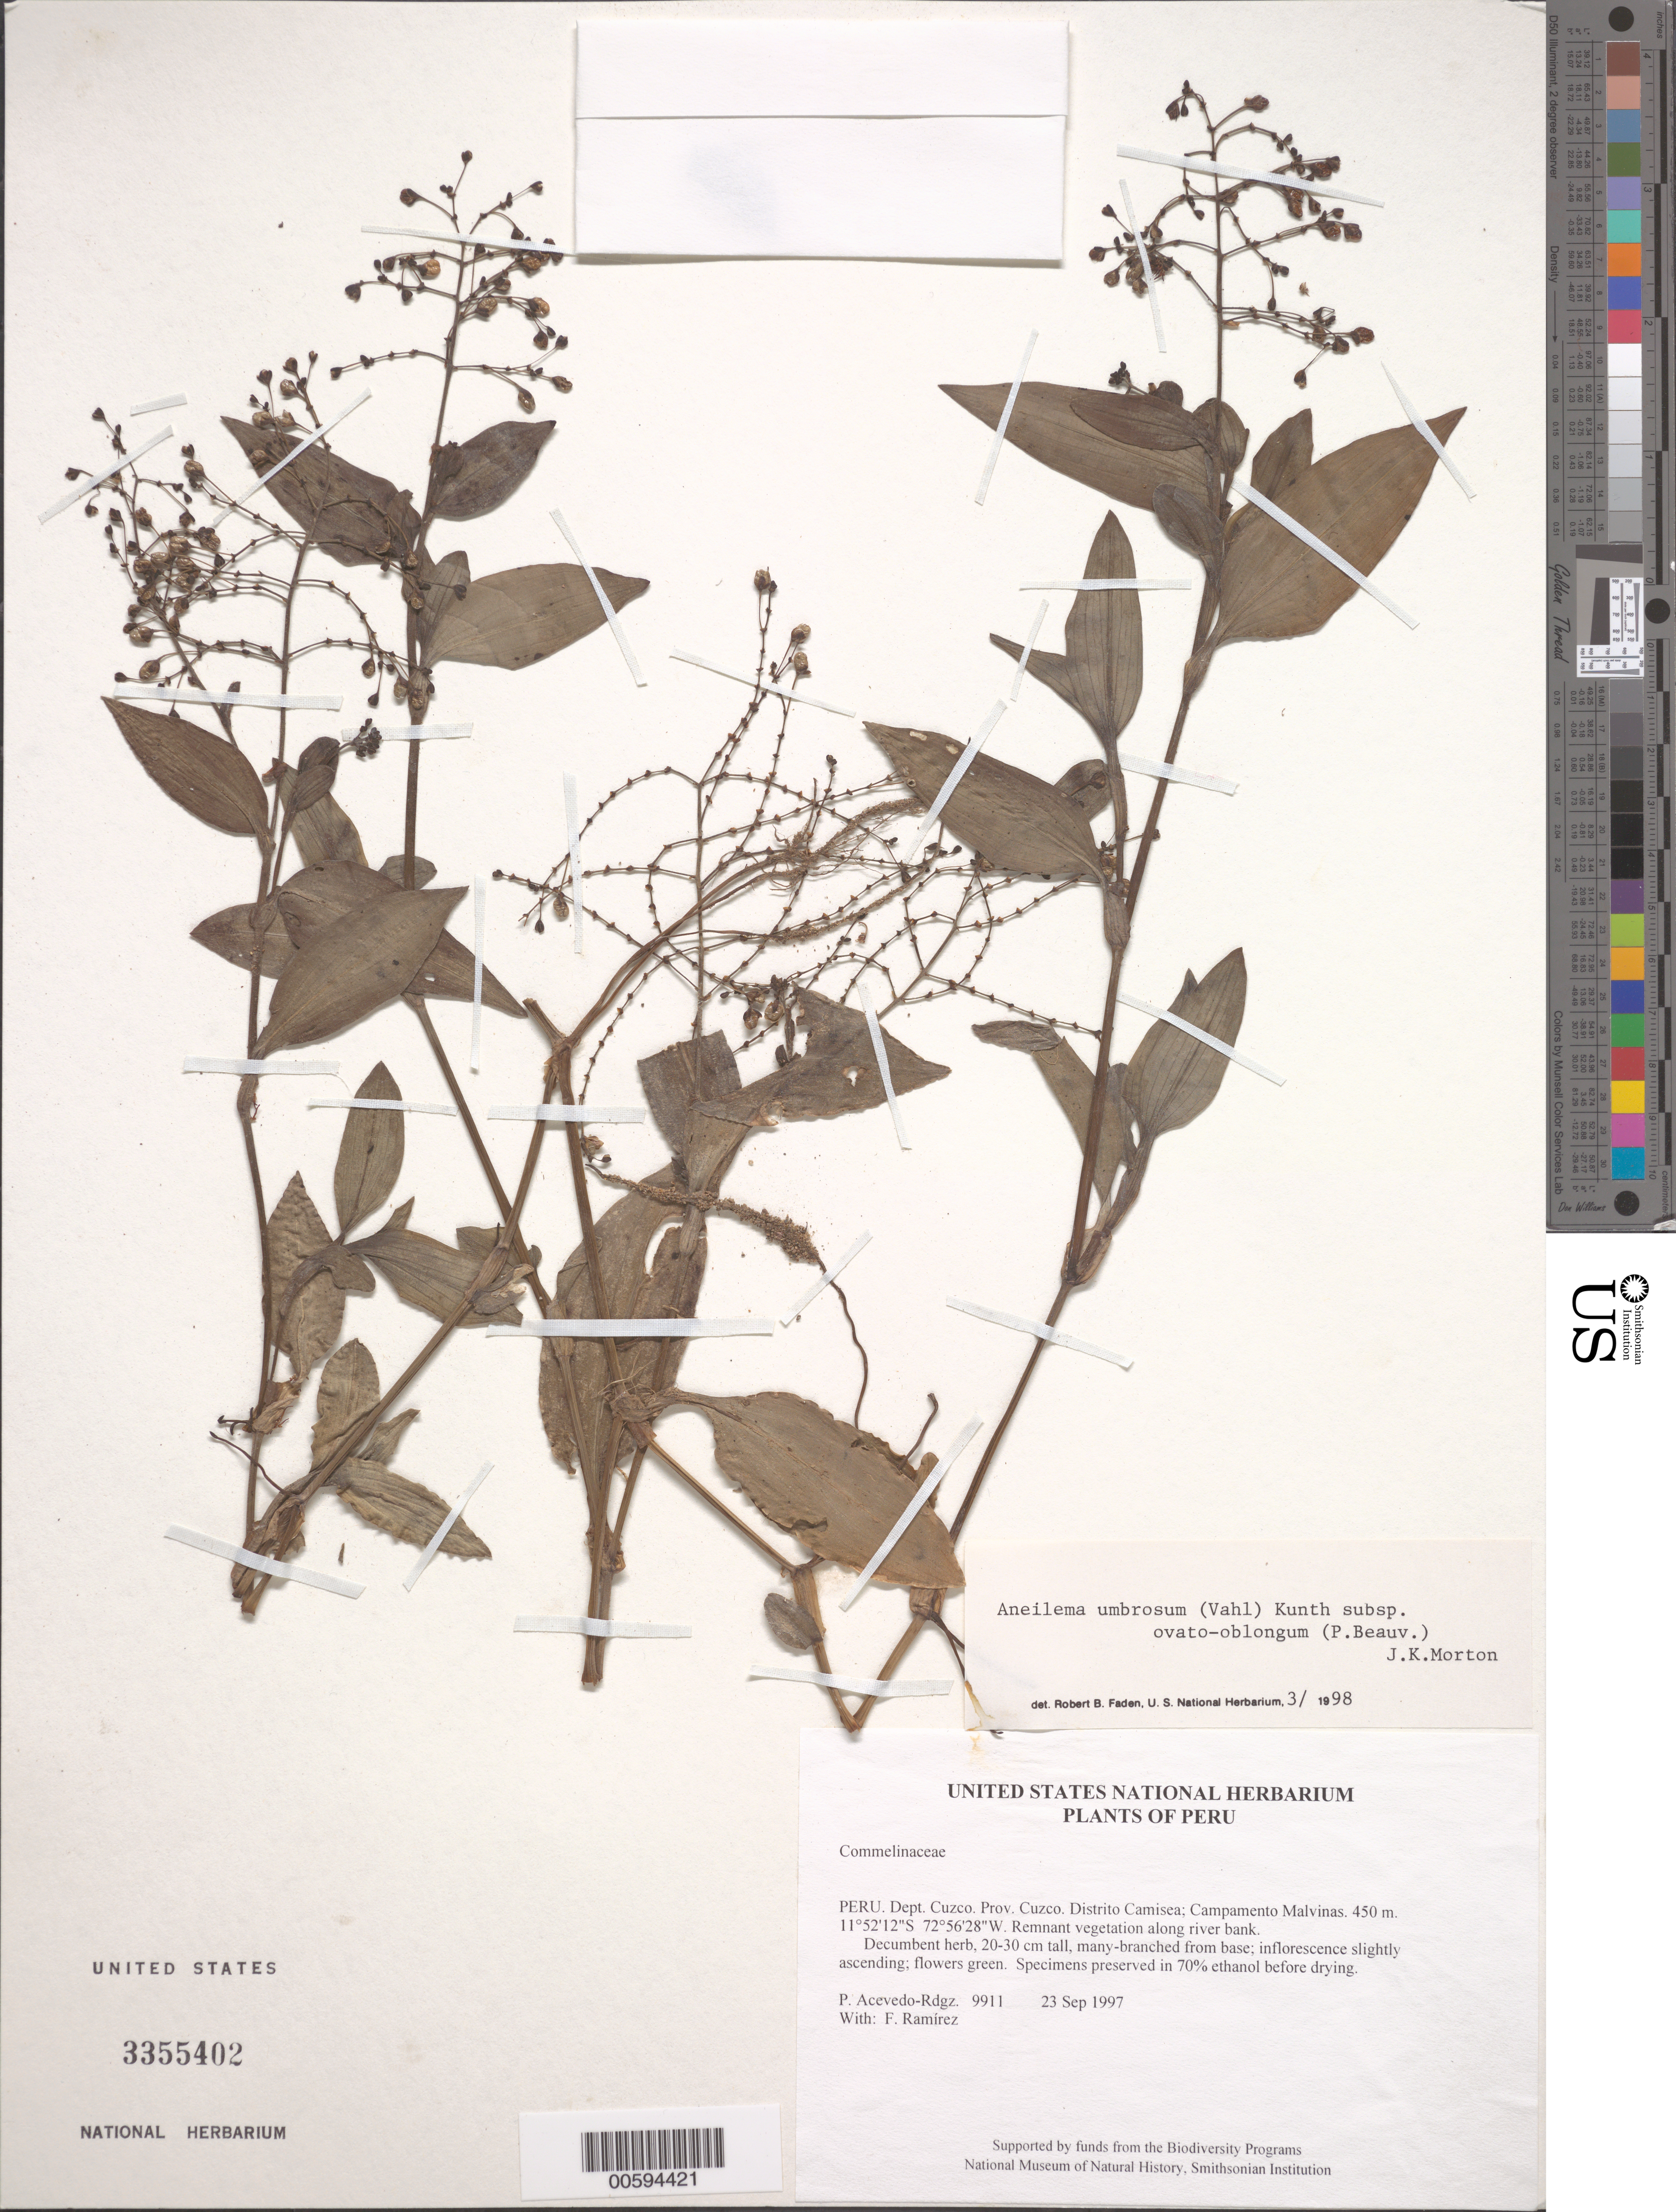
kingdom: Plantae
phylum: Tracheophyta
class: Liliopsida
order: Commelinales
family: Commelinaceae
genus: Aneilema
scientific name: Aneilema umbrosum subsp. ovato-oblongum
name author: (P. Beauv.) J.K. Morton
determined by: Faden, Robert B., (US), Smithsonian Institution - National Museum of Natural History (UNITED STATES)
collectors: P. Acevedo-Rodr. & F. Ramirez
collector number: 9911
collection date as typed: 23 Sep 1997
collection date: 1997-09-23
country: Peru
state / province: Cusco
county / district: Cusco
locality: Distrito Camisea; Campamento Malvinas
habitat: Remnant vegetation along river bank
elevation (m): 450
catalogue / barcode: US 3355402